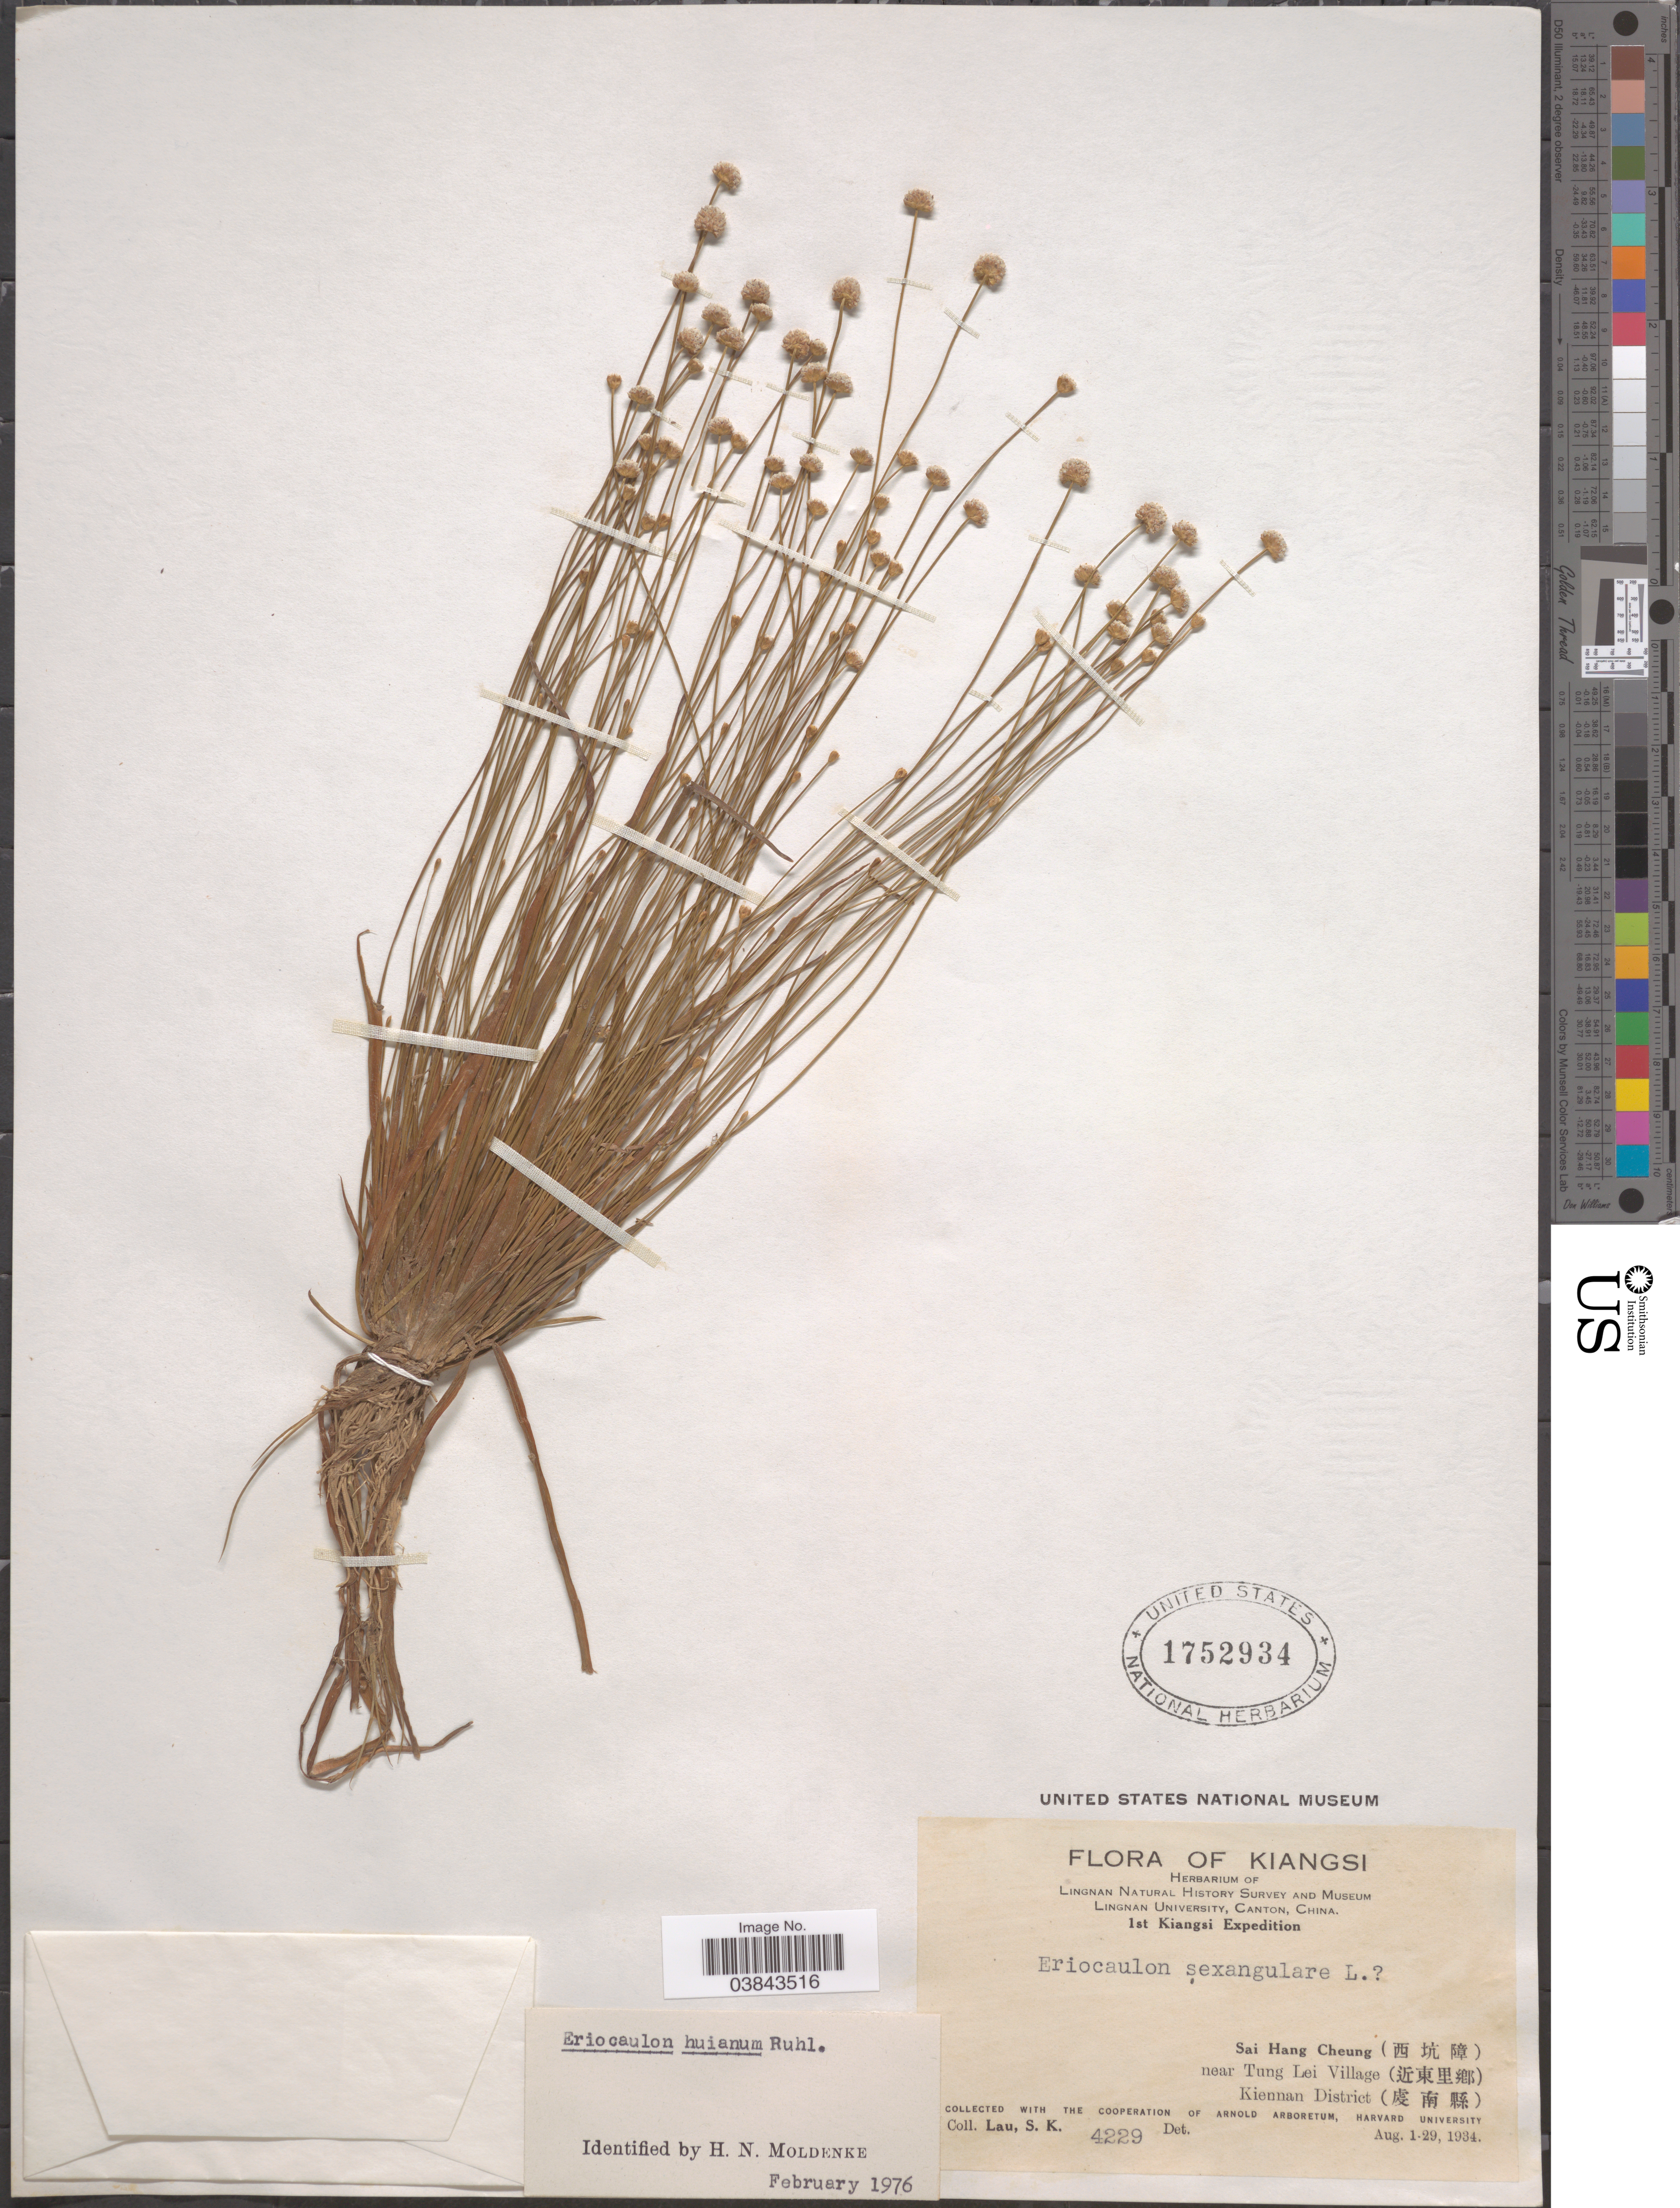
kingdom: Plantae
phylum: Tracheophyta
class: Liliopsida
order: Poales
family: Eriocaulaceae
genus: Eriocaulon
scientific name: Eriocaulon huianum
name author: Ruhland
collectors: S. K. Lau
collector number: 4229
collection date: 1934-08-01/1934-08-29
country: China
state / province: Jiangxi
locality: Kiangsi. Sai Hang Cheung (X) near Tung Lei Village (X). Kiennan District (X).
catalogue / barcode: US 1752934